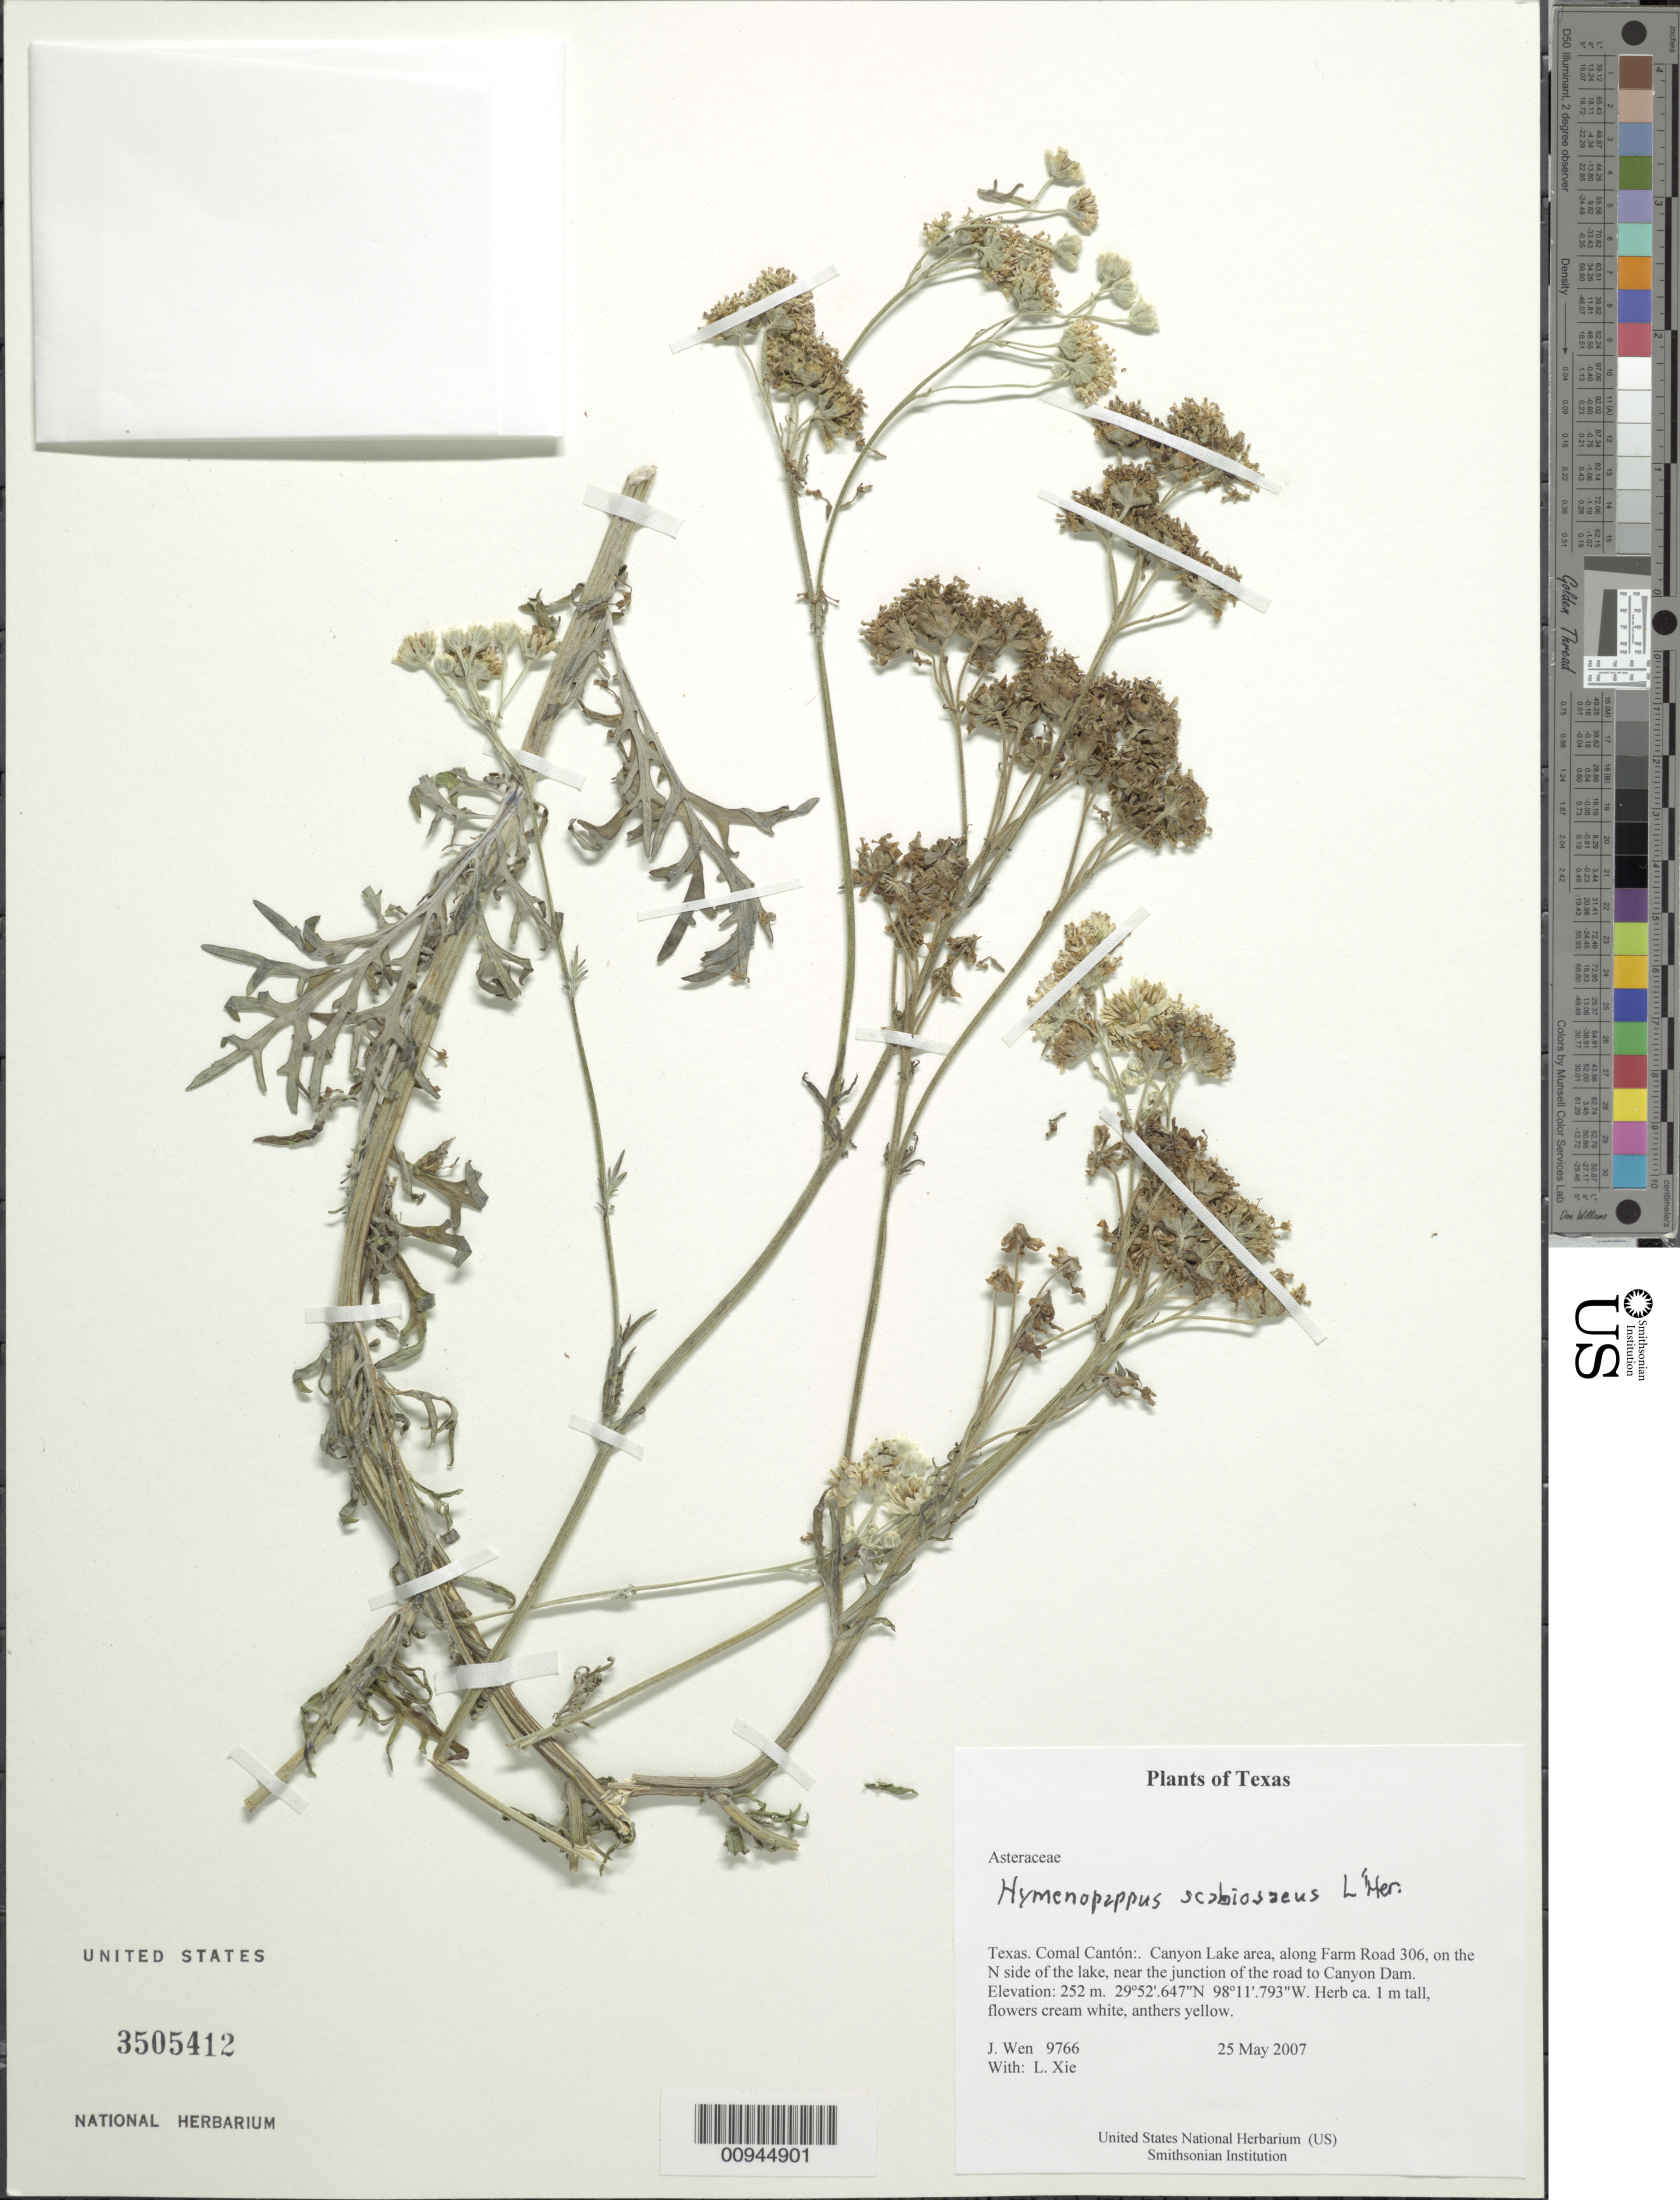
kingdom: Plantae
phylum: Tracheophyta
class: Magnoliopsida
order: Asterales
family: Asteraceae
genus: Hymenopappus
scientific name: Hymenopappus scabiosaeus var. scabiosaeus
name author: L'Hér.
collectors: J. Wen & L. Xie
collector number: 9766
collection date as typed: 25 May 2007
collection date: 2007-05-25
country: United States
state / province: Texas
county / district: Comal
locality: Canyon Lake area, along Farm Road 306, on the N side of the lake, near the junction of the road to Canyon Dam.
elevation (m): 252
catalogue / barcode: US 3505412